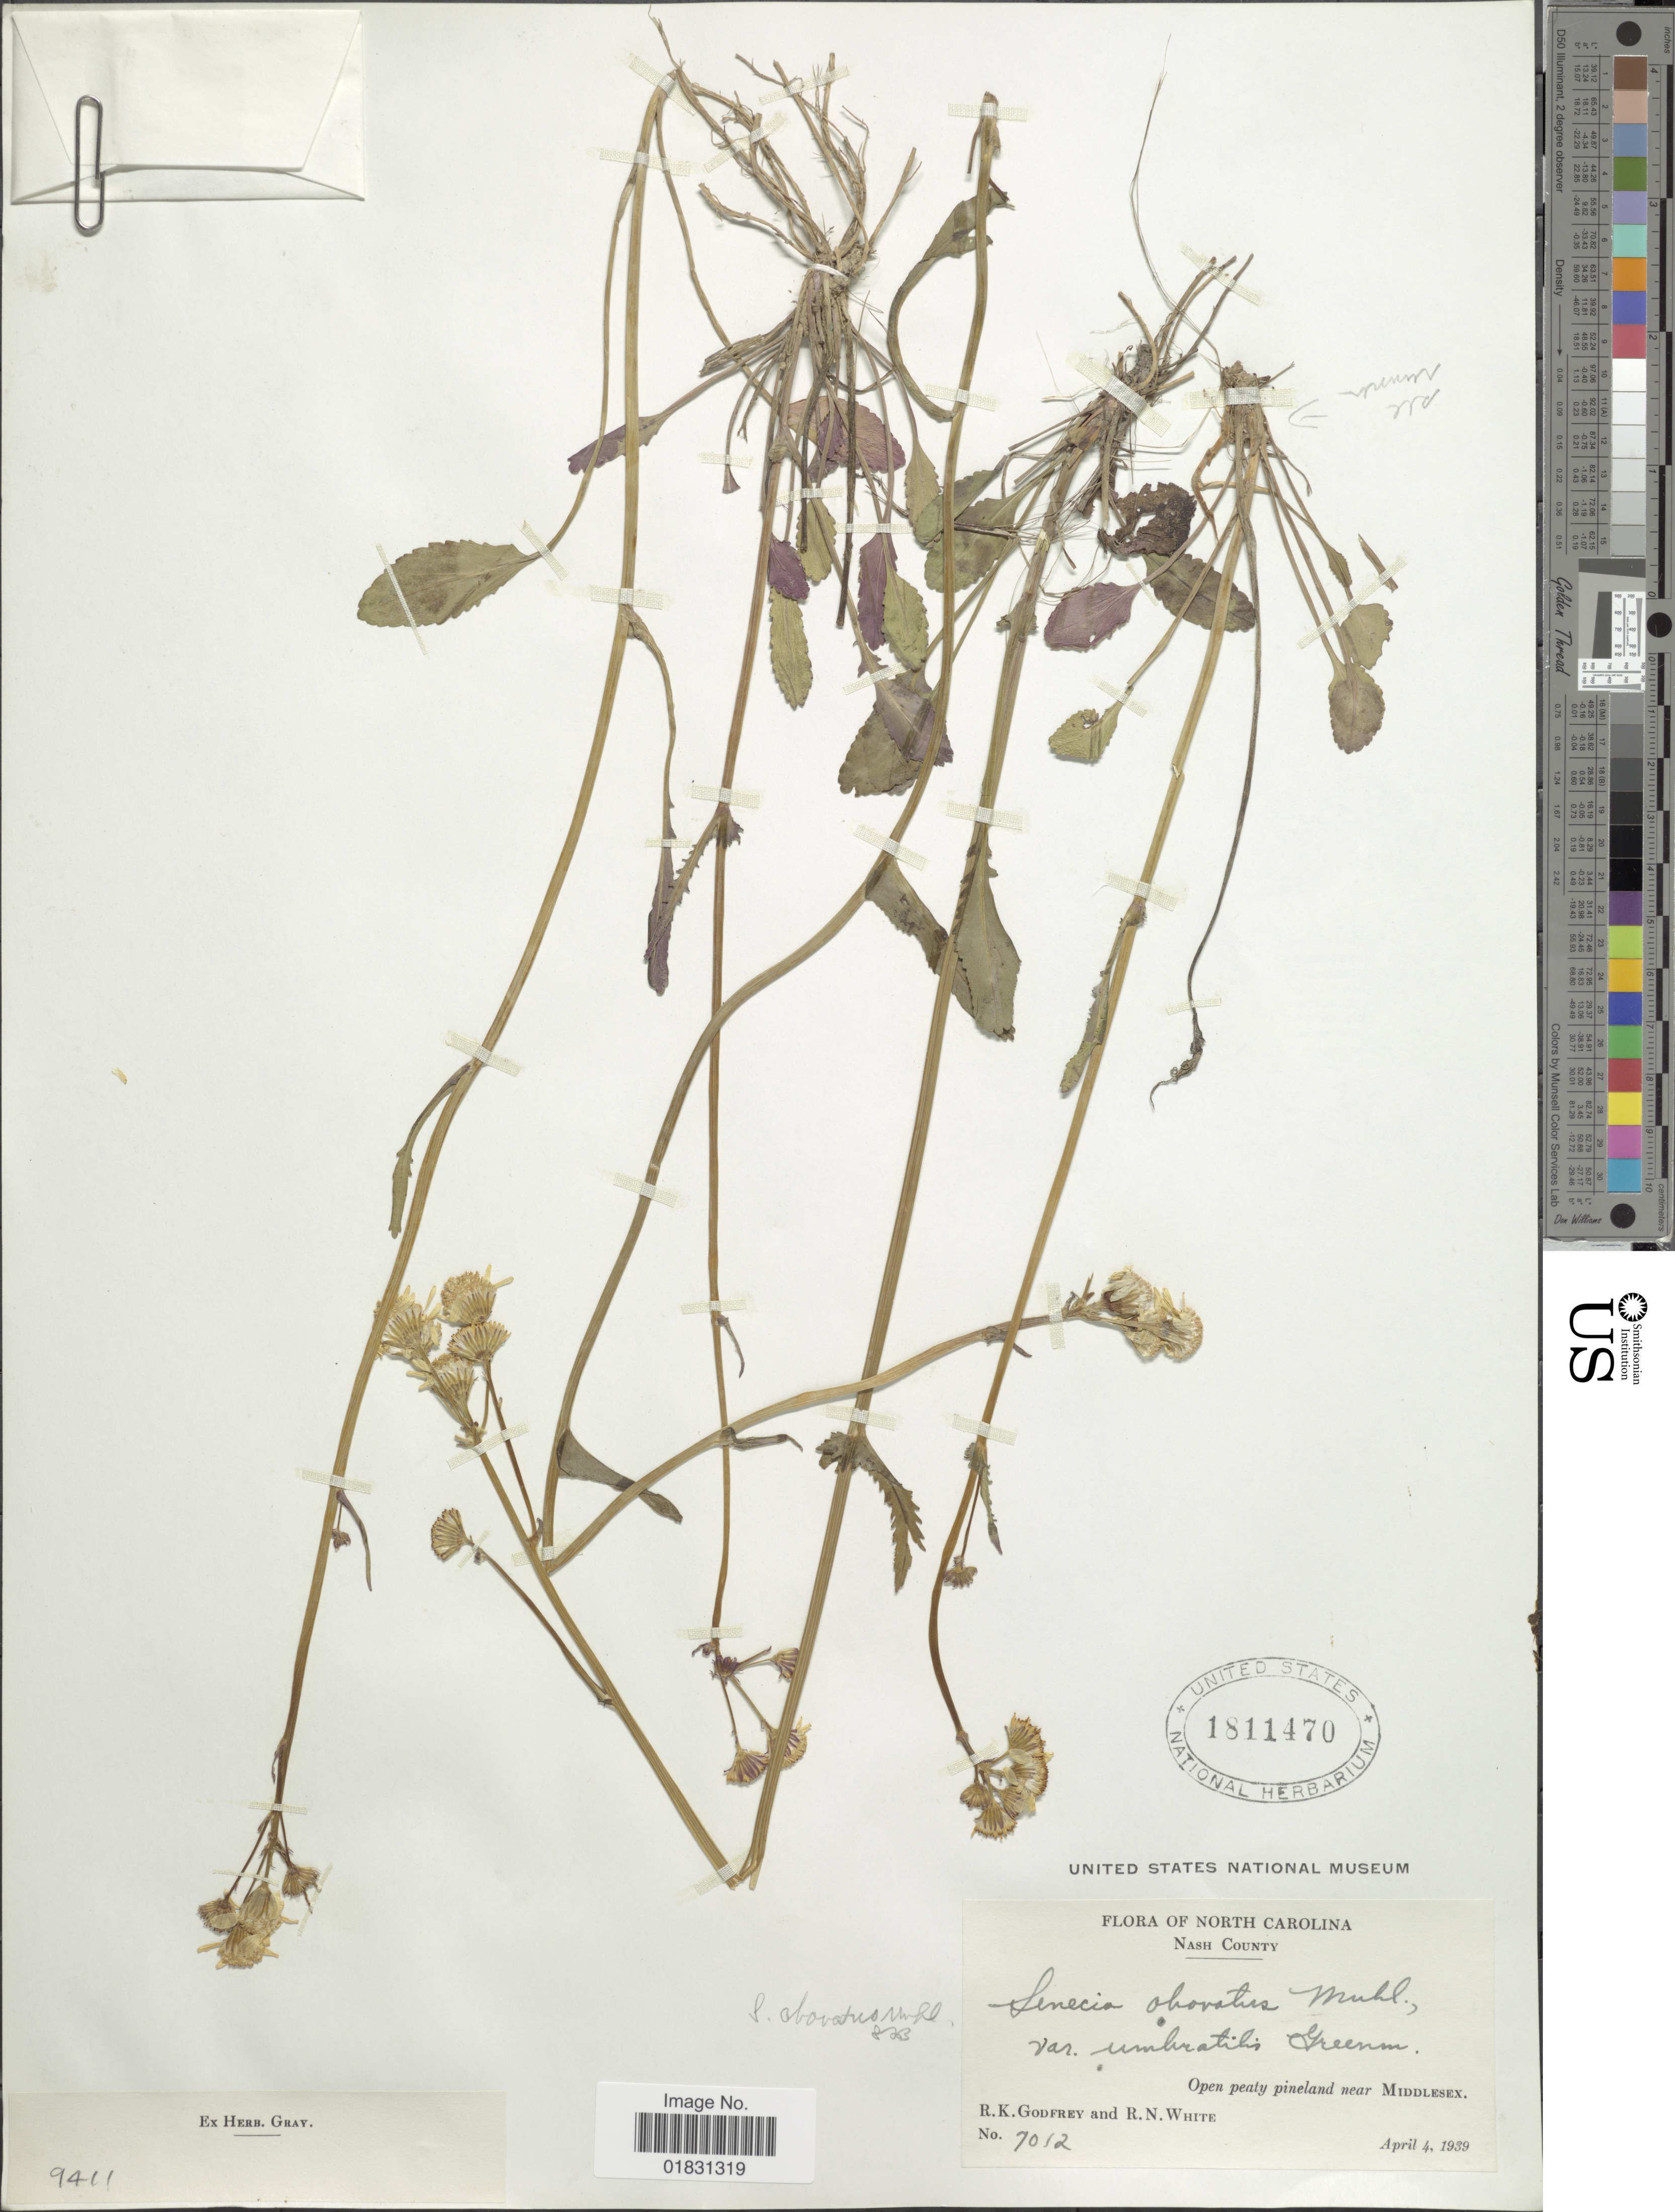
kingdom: Plantae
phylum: Tracheophyta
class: Magnoliopsida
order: Asterales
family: Asteraceae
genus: Packera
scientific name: Packera obovata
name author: (Muhl. ex Willd.) W.A. Weber & Á. Löve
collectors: R. K. Godfrey & R. N. White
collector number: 7012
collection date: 1939-04-04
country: United States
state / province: North Carolina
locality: Open peaty pineland near Middlesex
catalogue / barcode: US 1811470